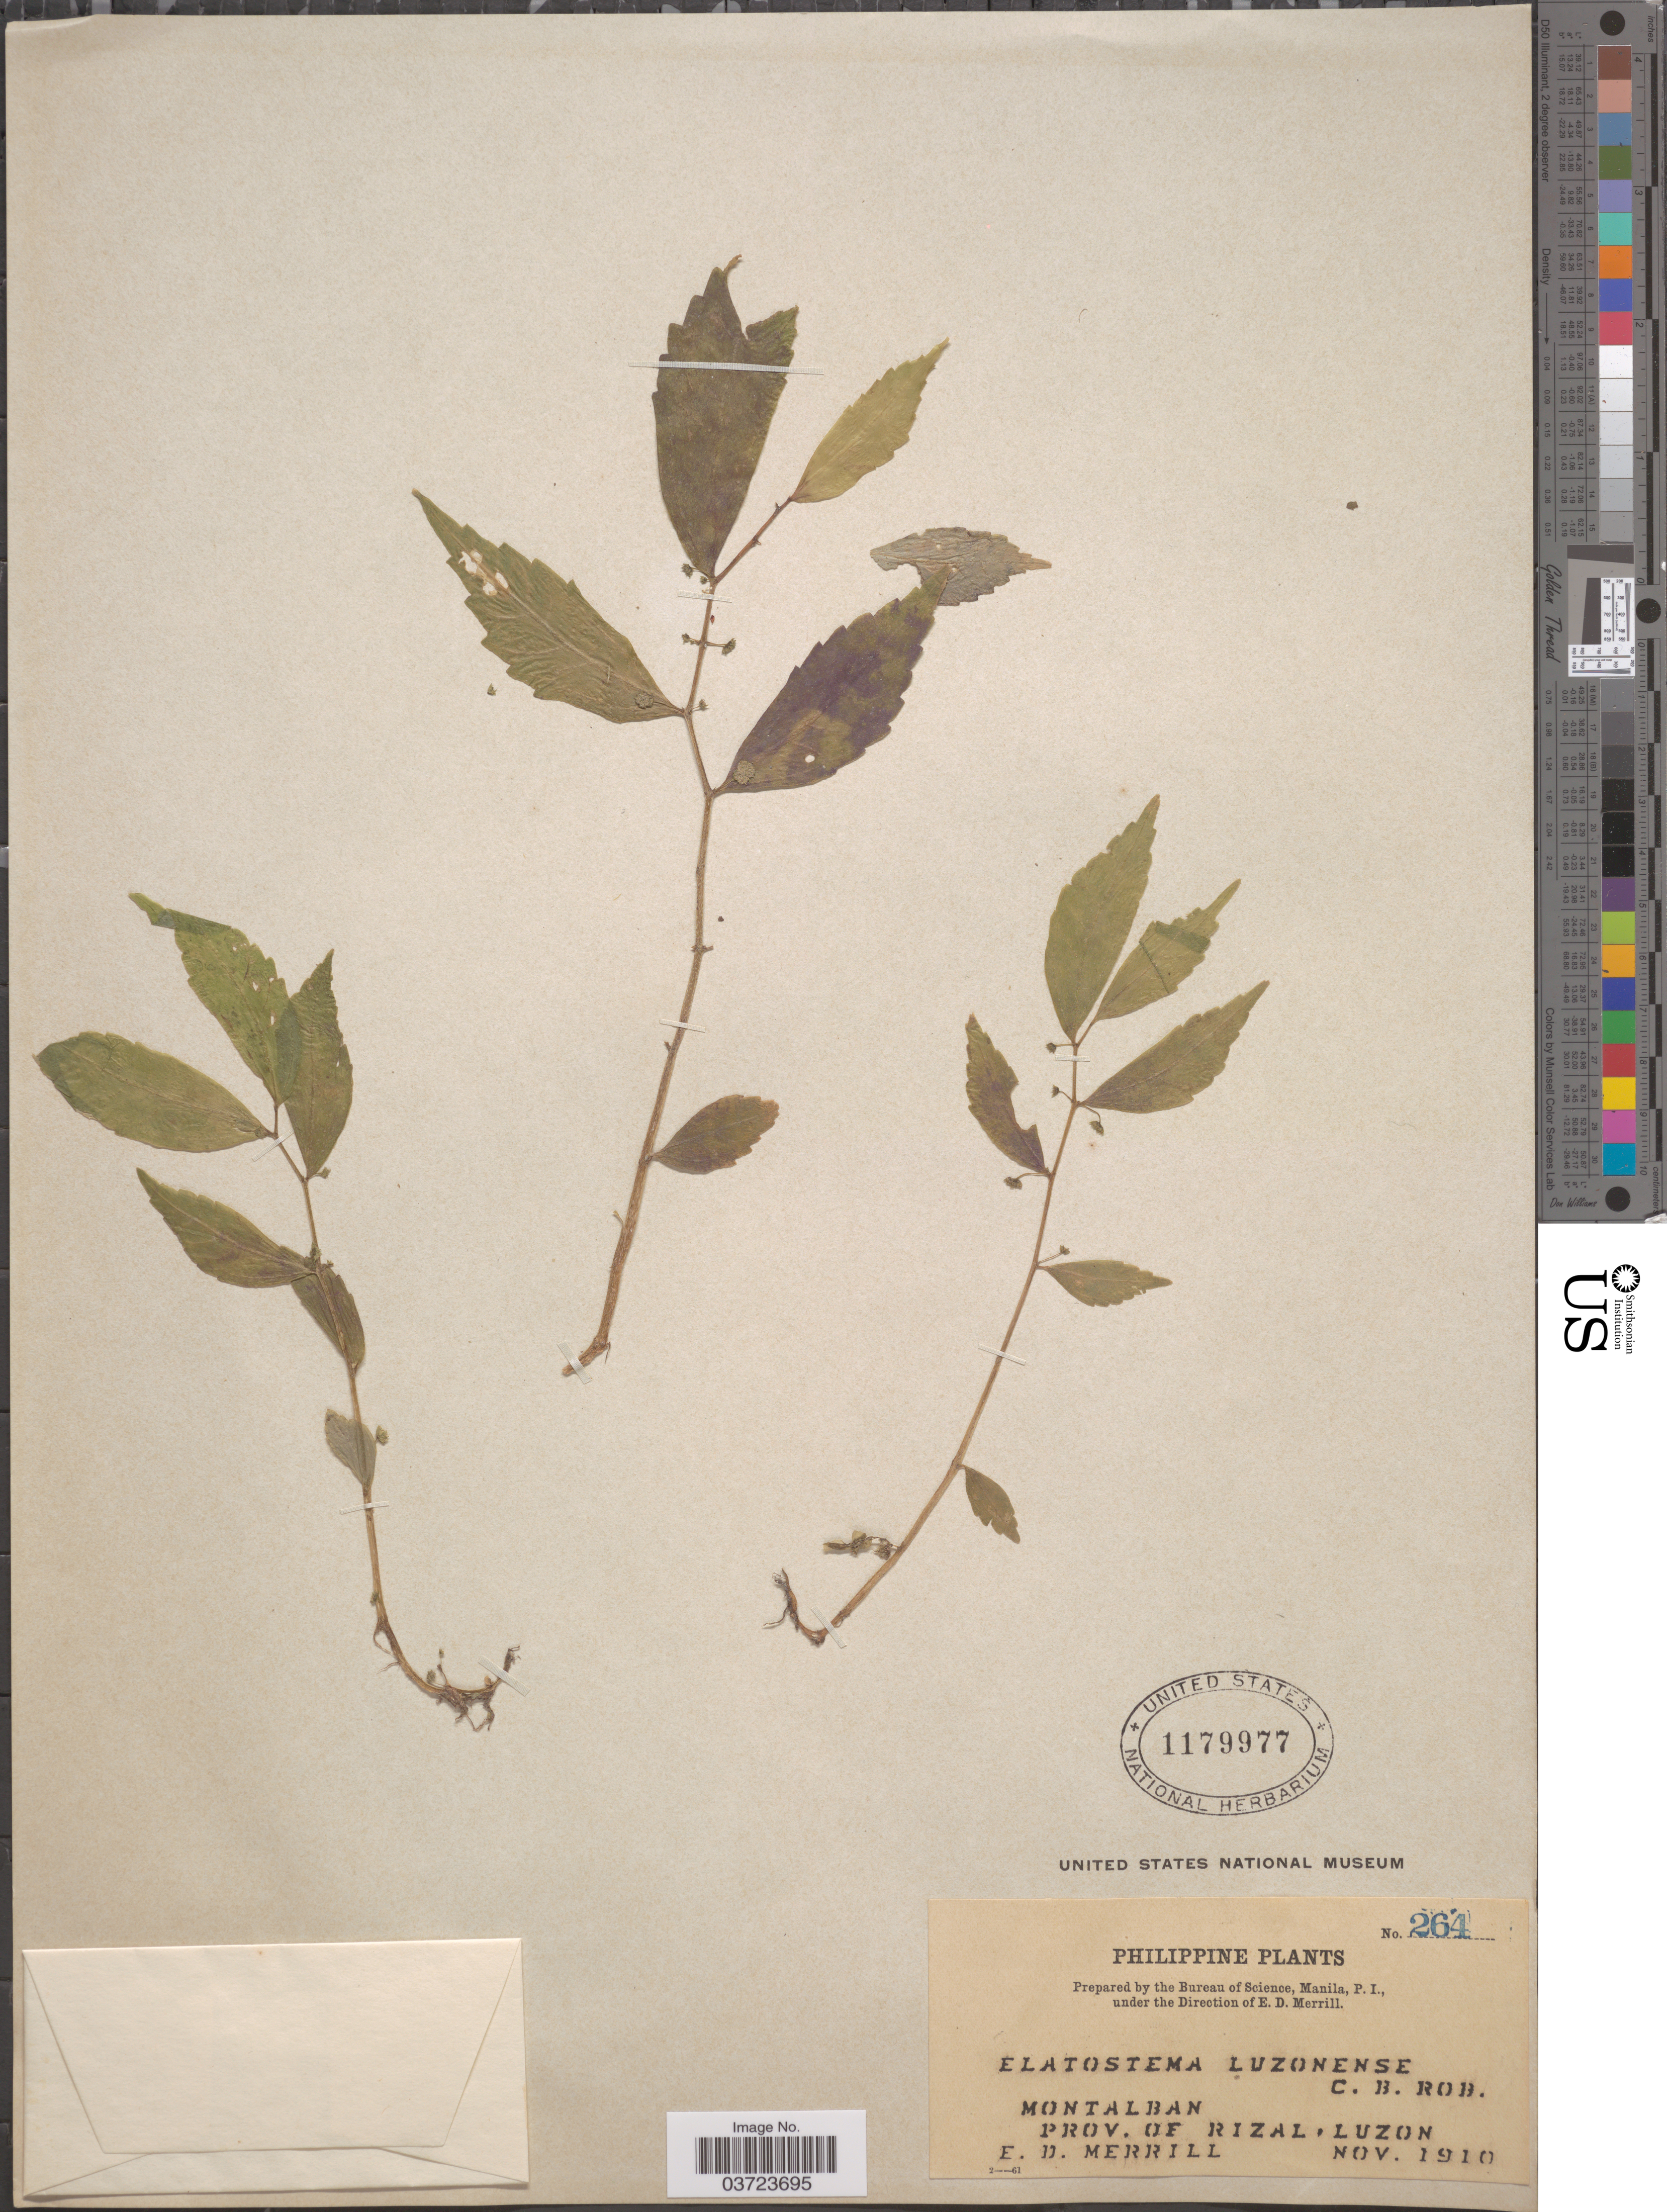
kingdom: Plantae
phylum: Tracheophyta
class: Magnoliopsida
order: Rosales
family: Urticaceae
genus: Elatostema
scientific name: Elatostema luzonense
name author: C.B. Rob.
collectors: E. D. Merrill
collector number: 264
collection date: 1910-11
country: Philippines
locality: Montalban. Prov. of Rizal, Luzon.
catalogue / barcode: US 1179977